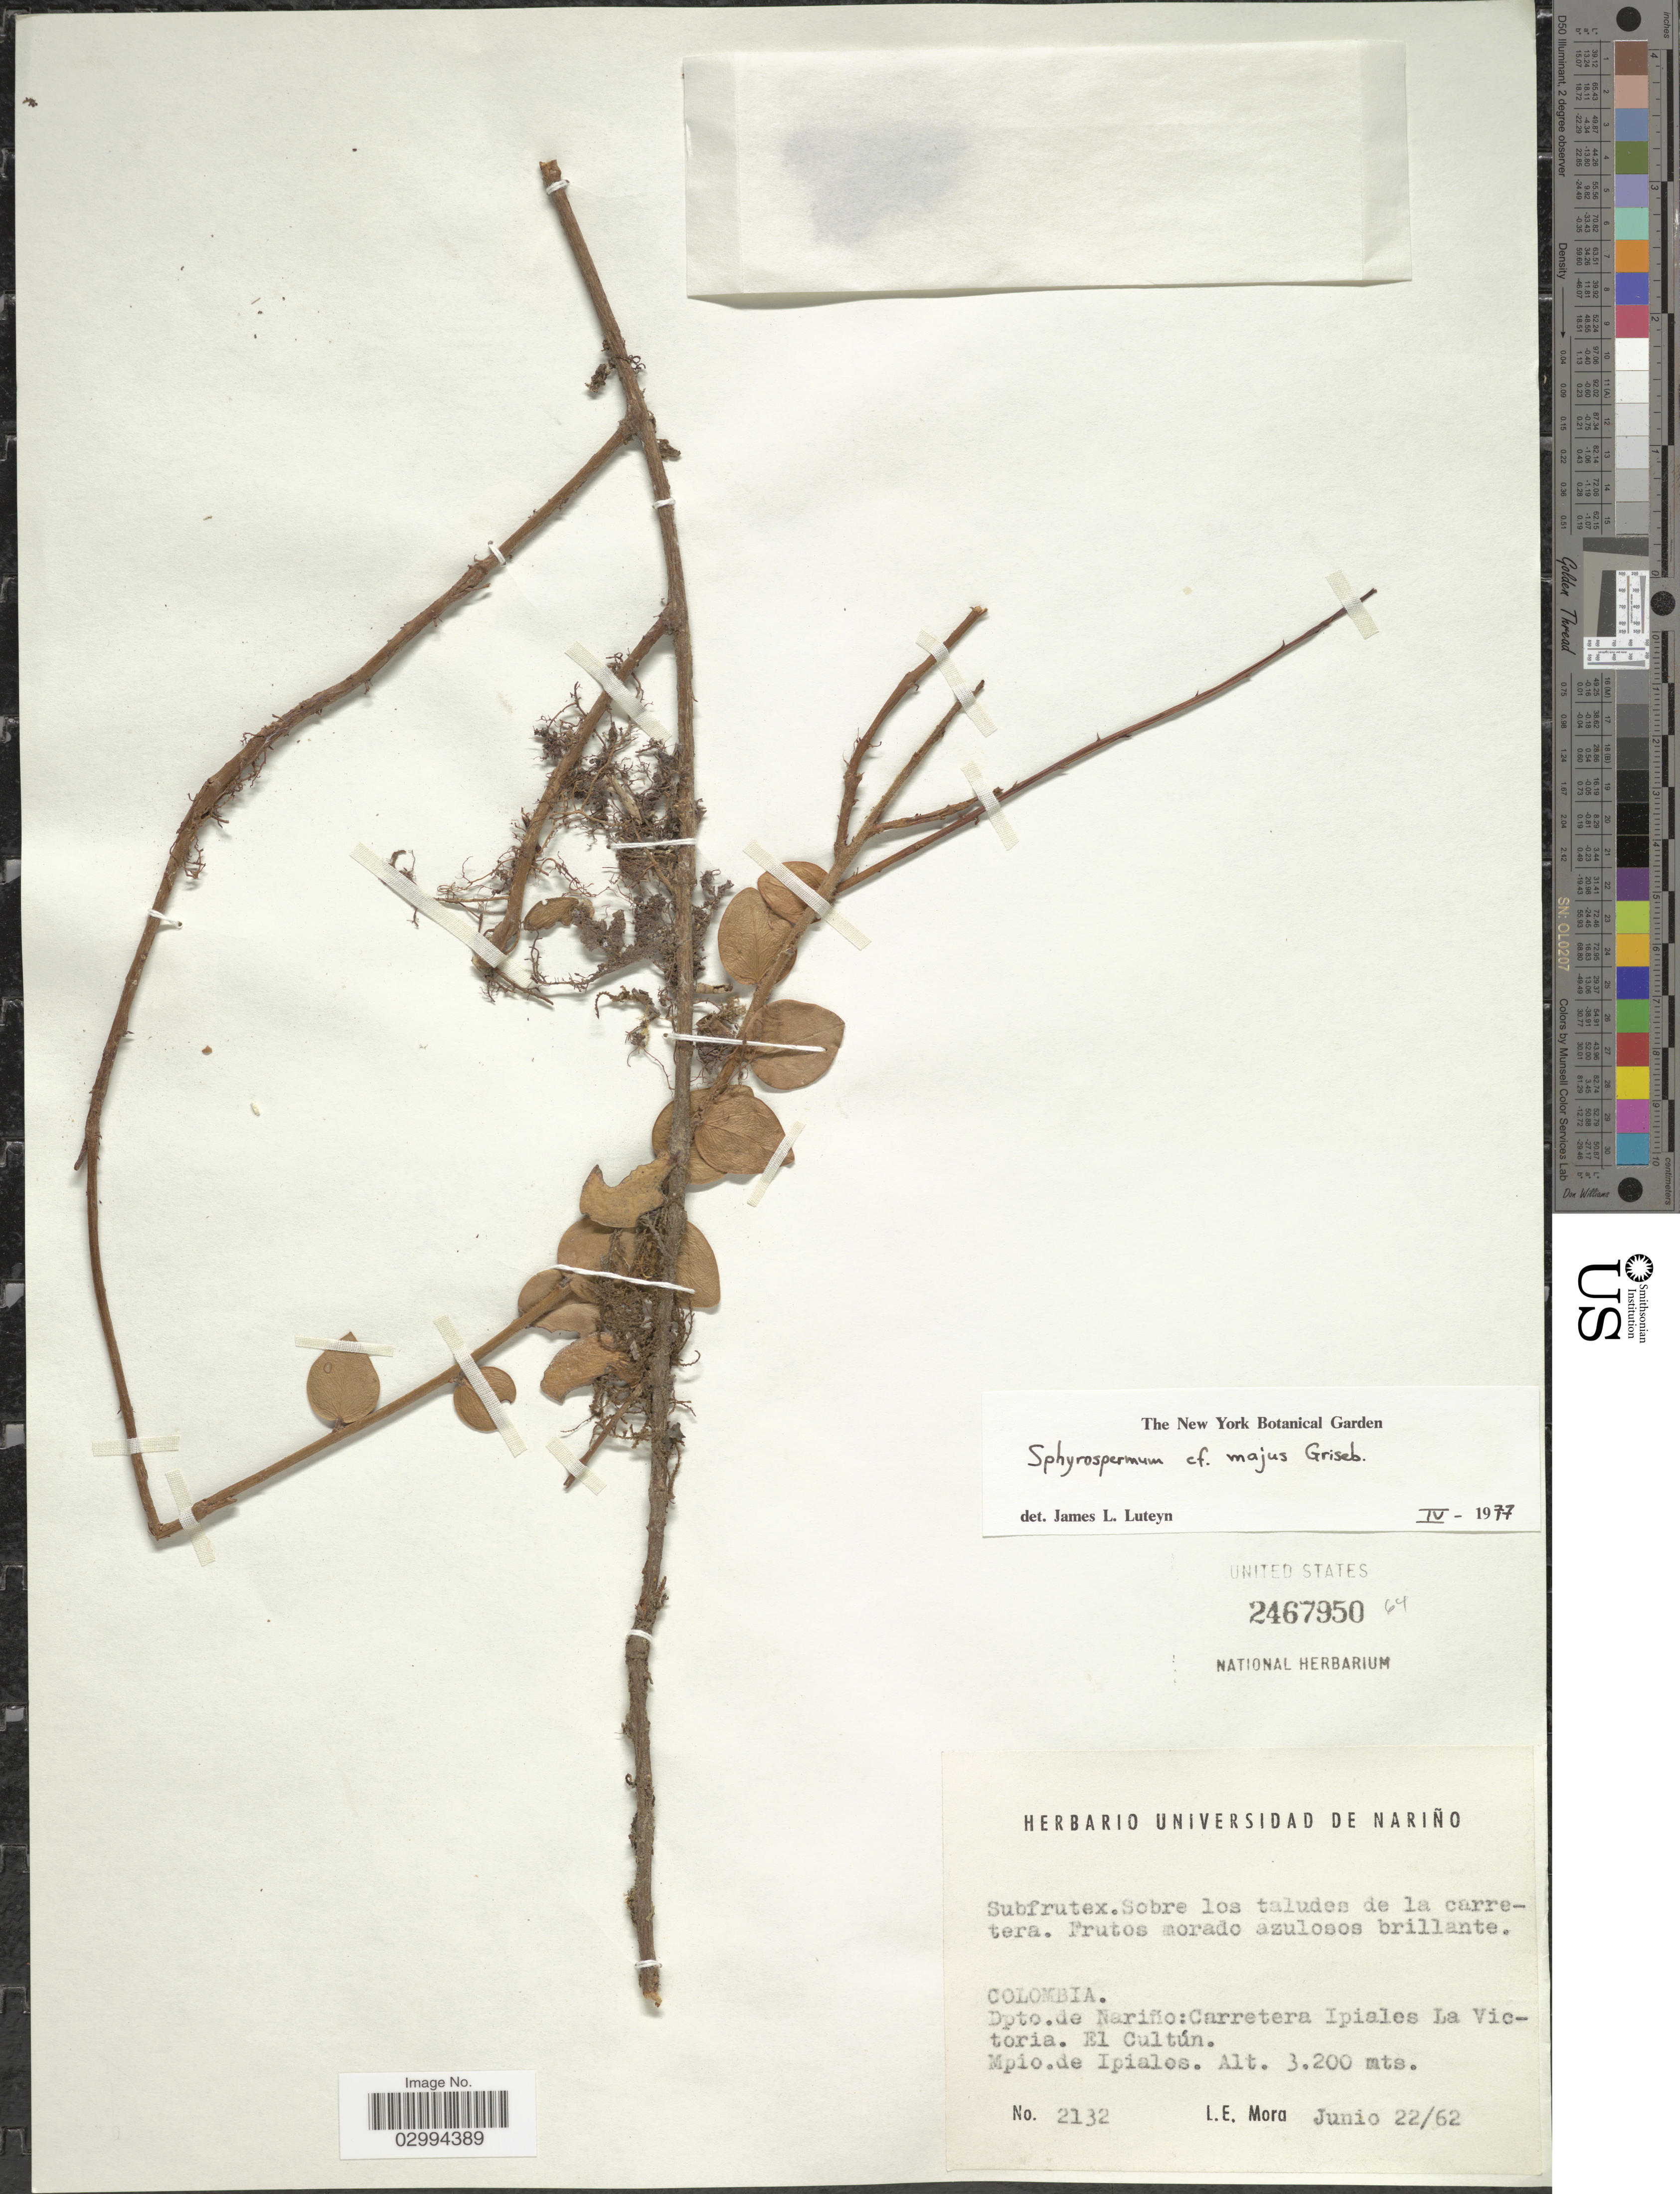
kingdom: Plantae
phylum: Tracheophyta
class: Magnoliopsida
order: Ericales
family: Ericaceae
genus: Sphyrospermum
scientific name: Sphyrospermum majus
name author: Griseb.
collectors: L. Mora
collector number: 2132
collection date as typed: Transcribed d/m/y: 22/6/62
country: Colombia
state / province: Nariño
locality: Dpto. de Nariño: Carretera Ipiales La Victoria. El Cultún. Mpio. de Ipiales.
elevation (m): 3200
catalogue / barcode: US 2467950